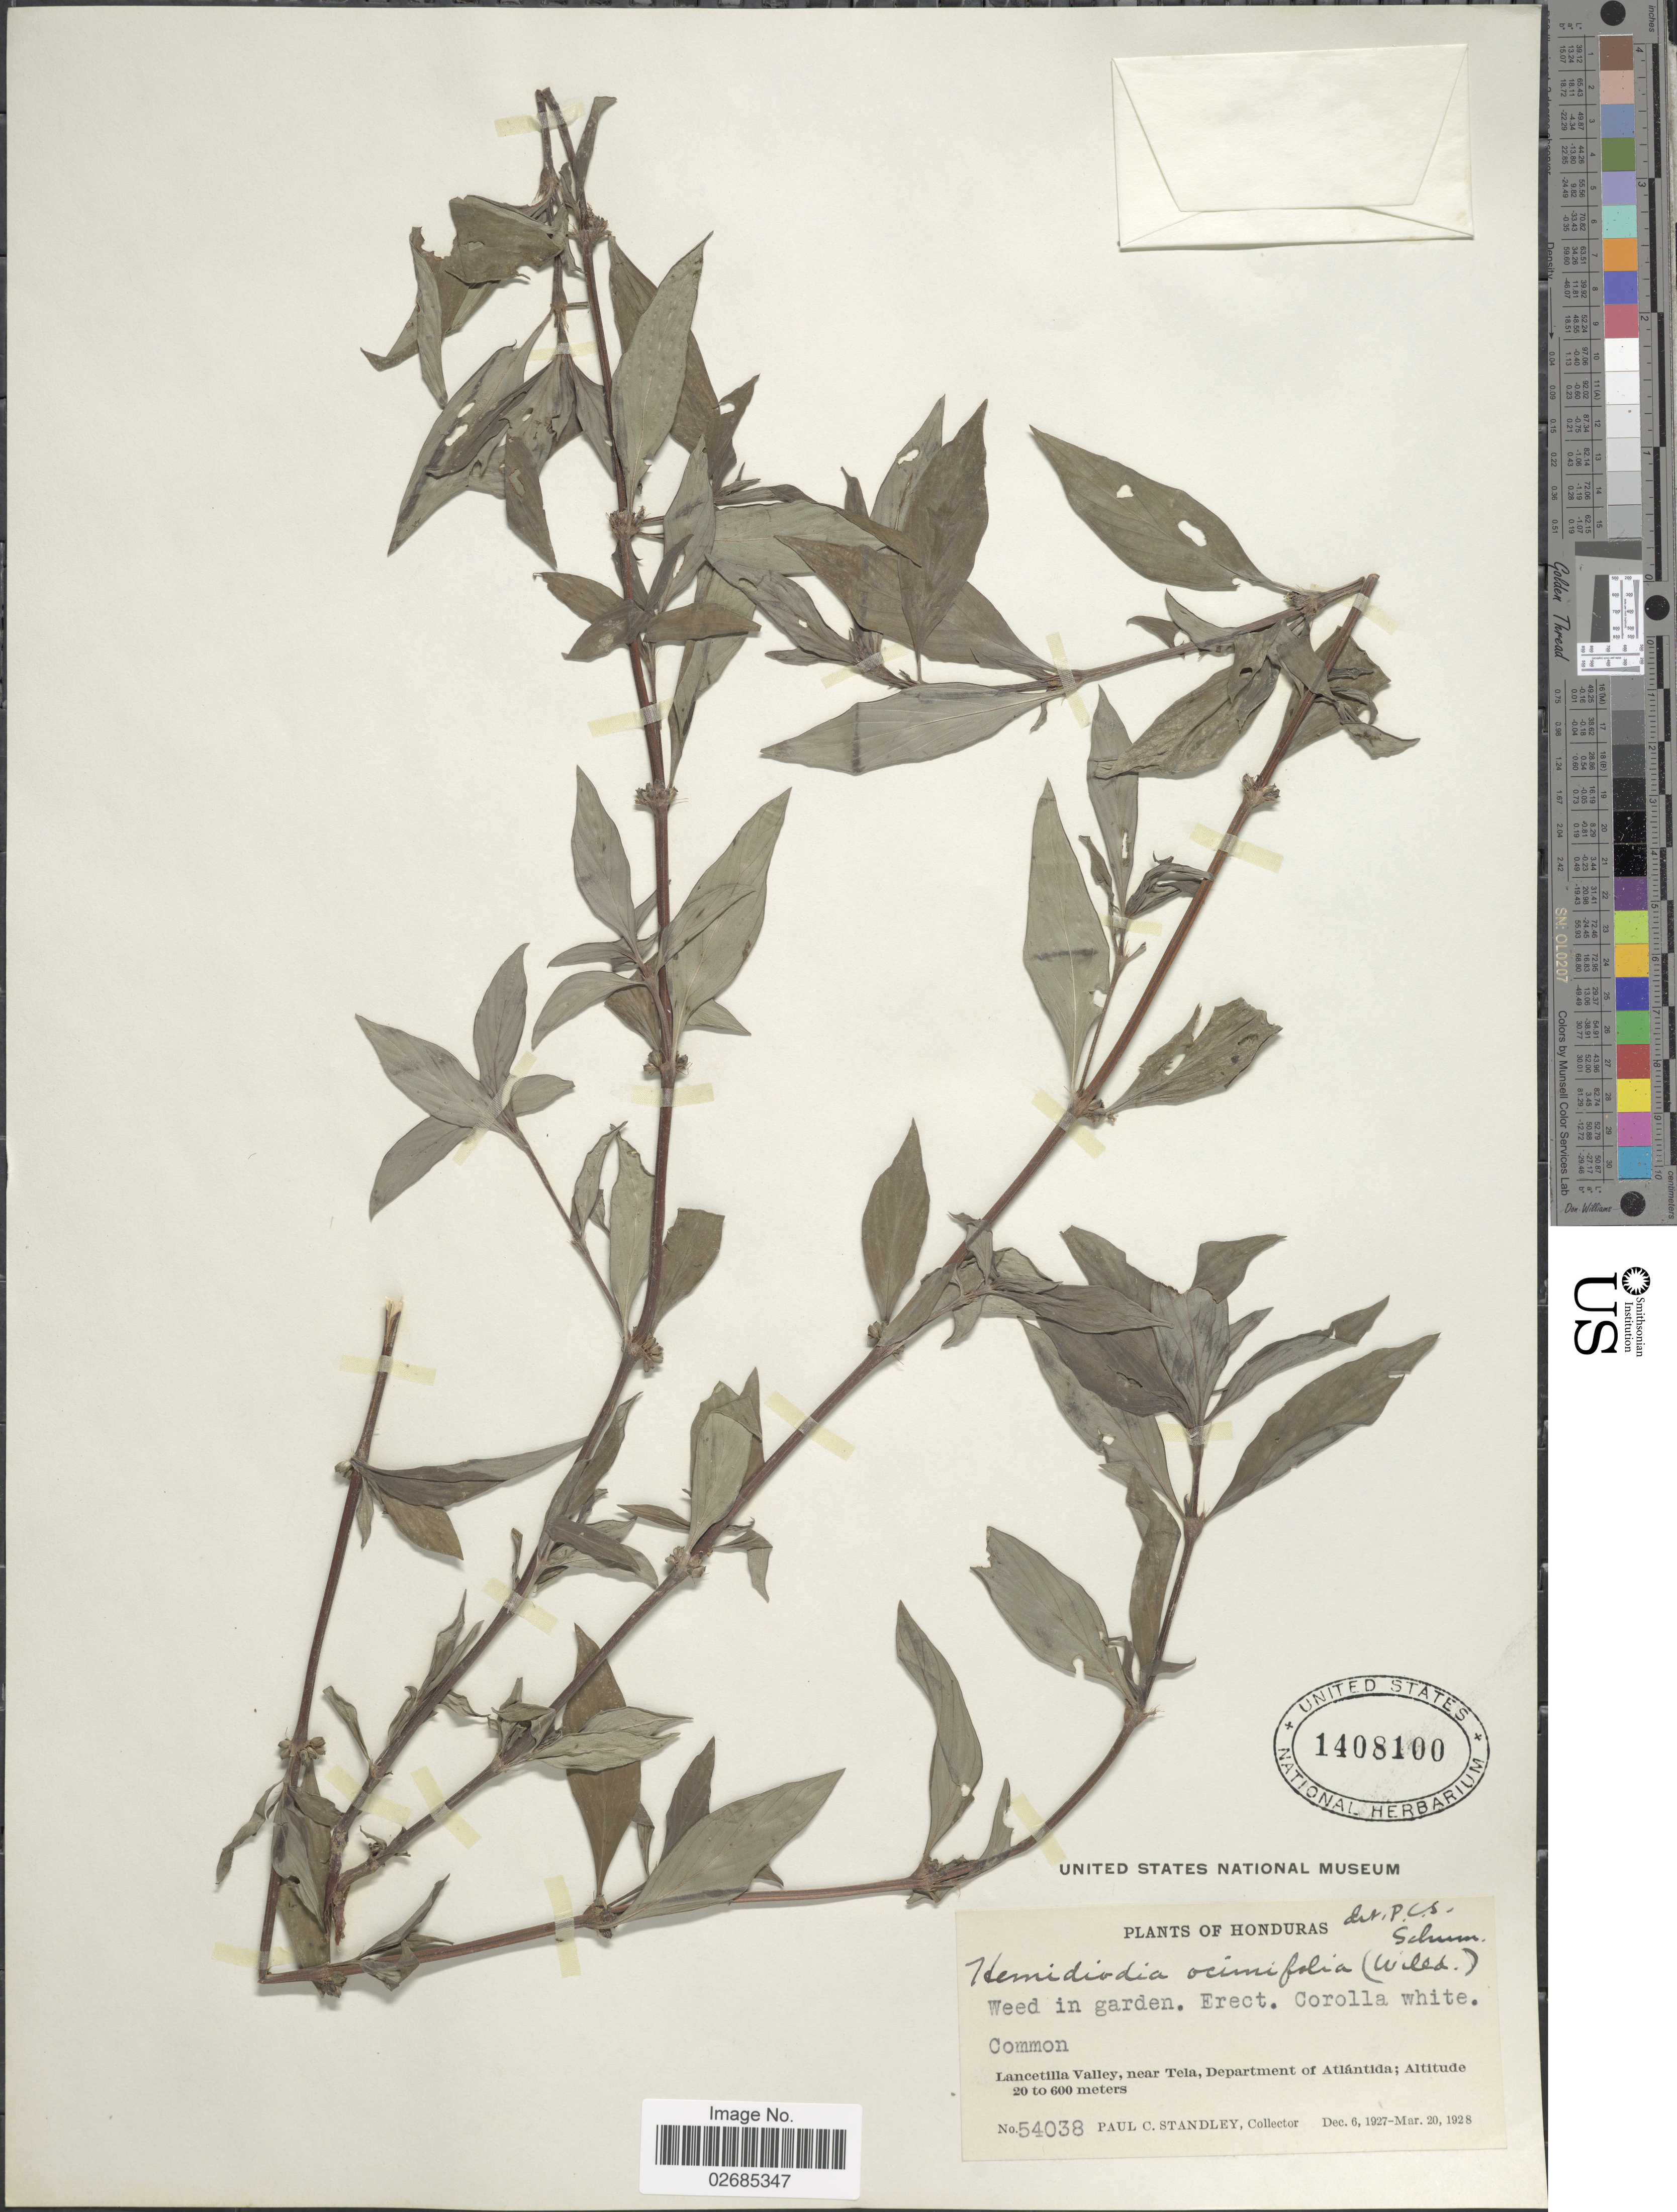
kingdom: Plantae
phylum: Tracheophyta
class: Magnoliopsida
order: Gentianales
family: Rubiaceae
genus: Hemidiodia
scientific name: Hemidiodia ocimifolia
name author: (Willd.) K. Schum.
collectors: P. C. Standley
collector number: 54038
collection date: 1927-12-06/1928-03-20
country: Honduras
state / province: Atlántida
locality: Lancetilla Valley, near Tela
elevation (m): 20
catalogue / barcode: US 1408100